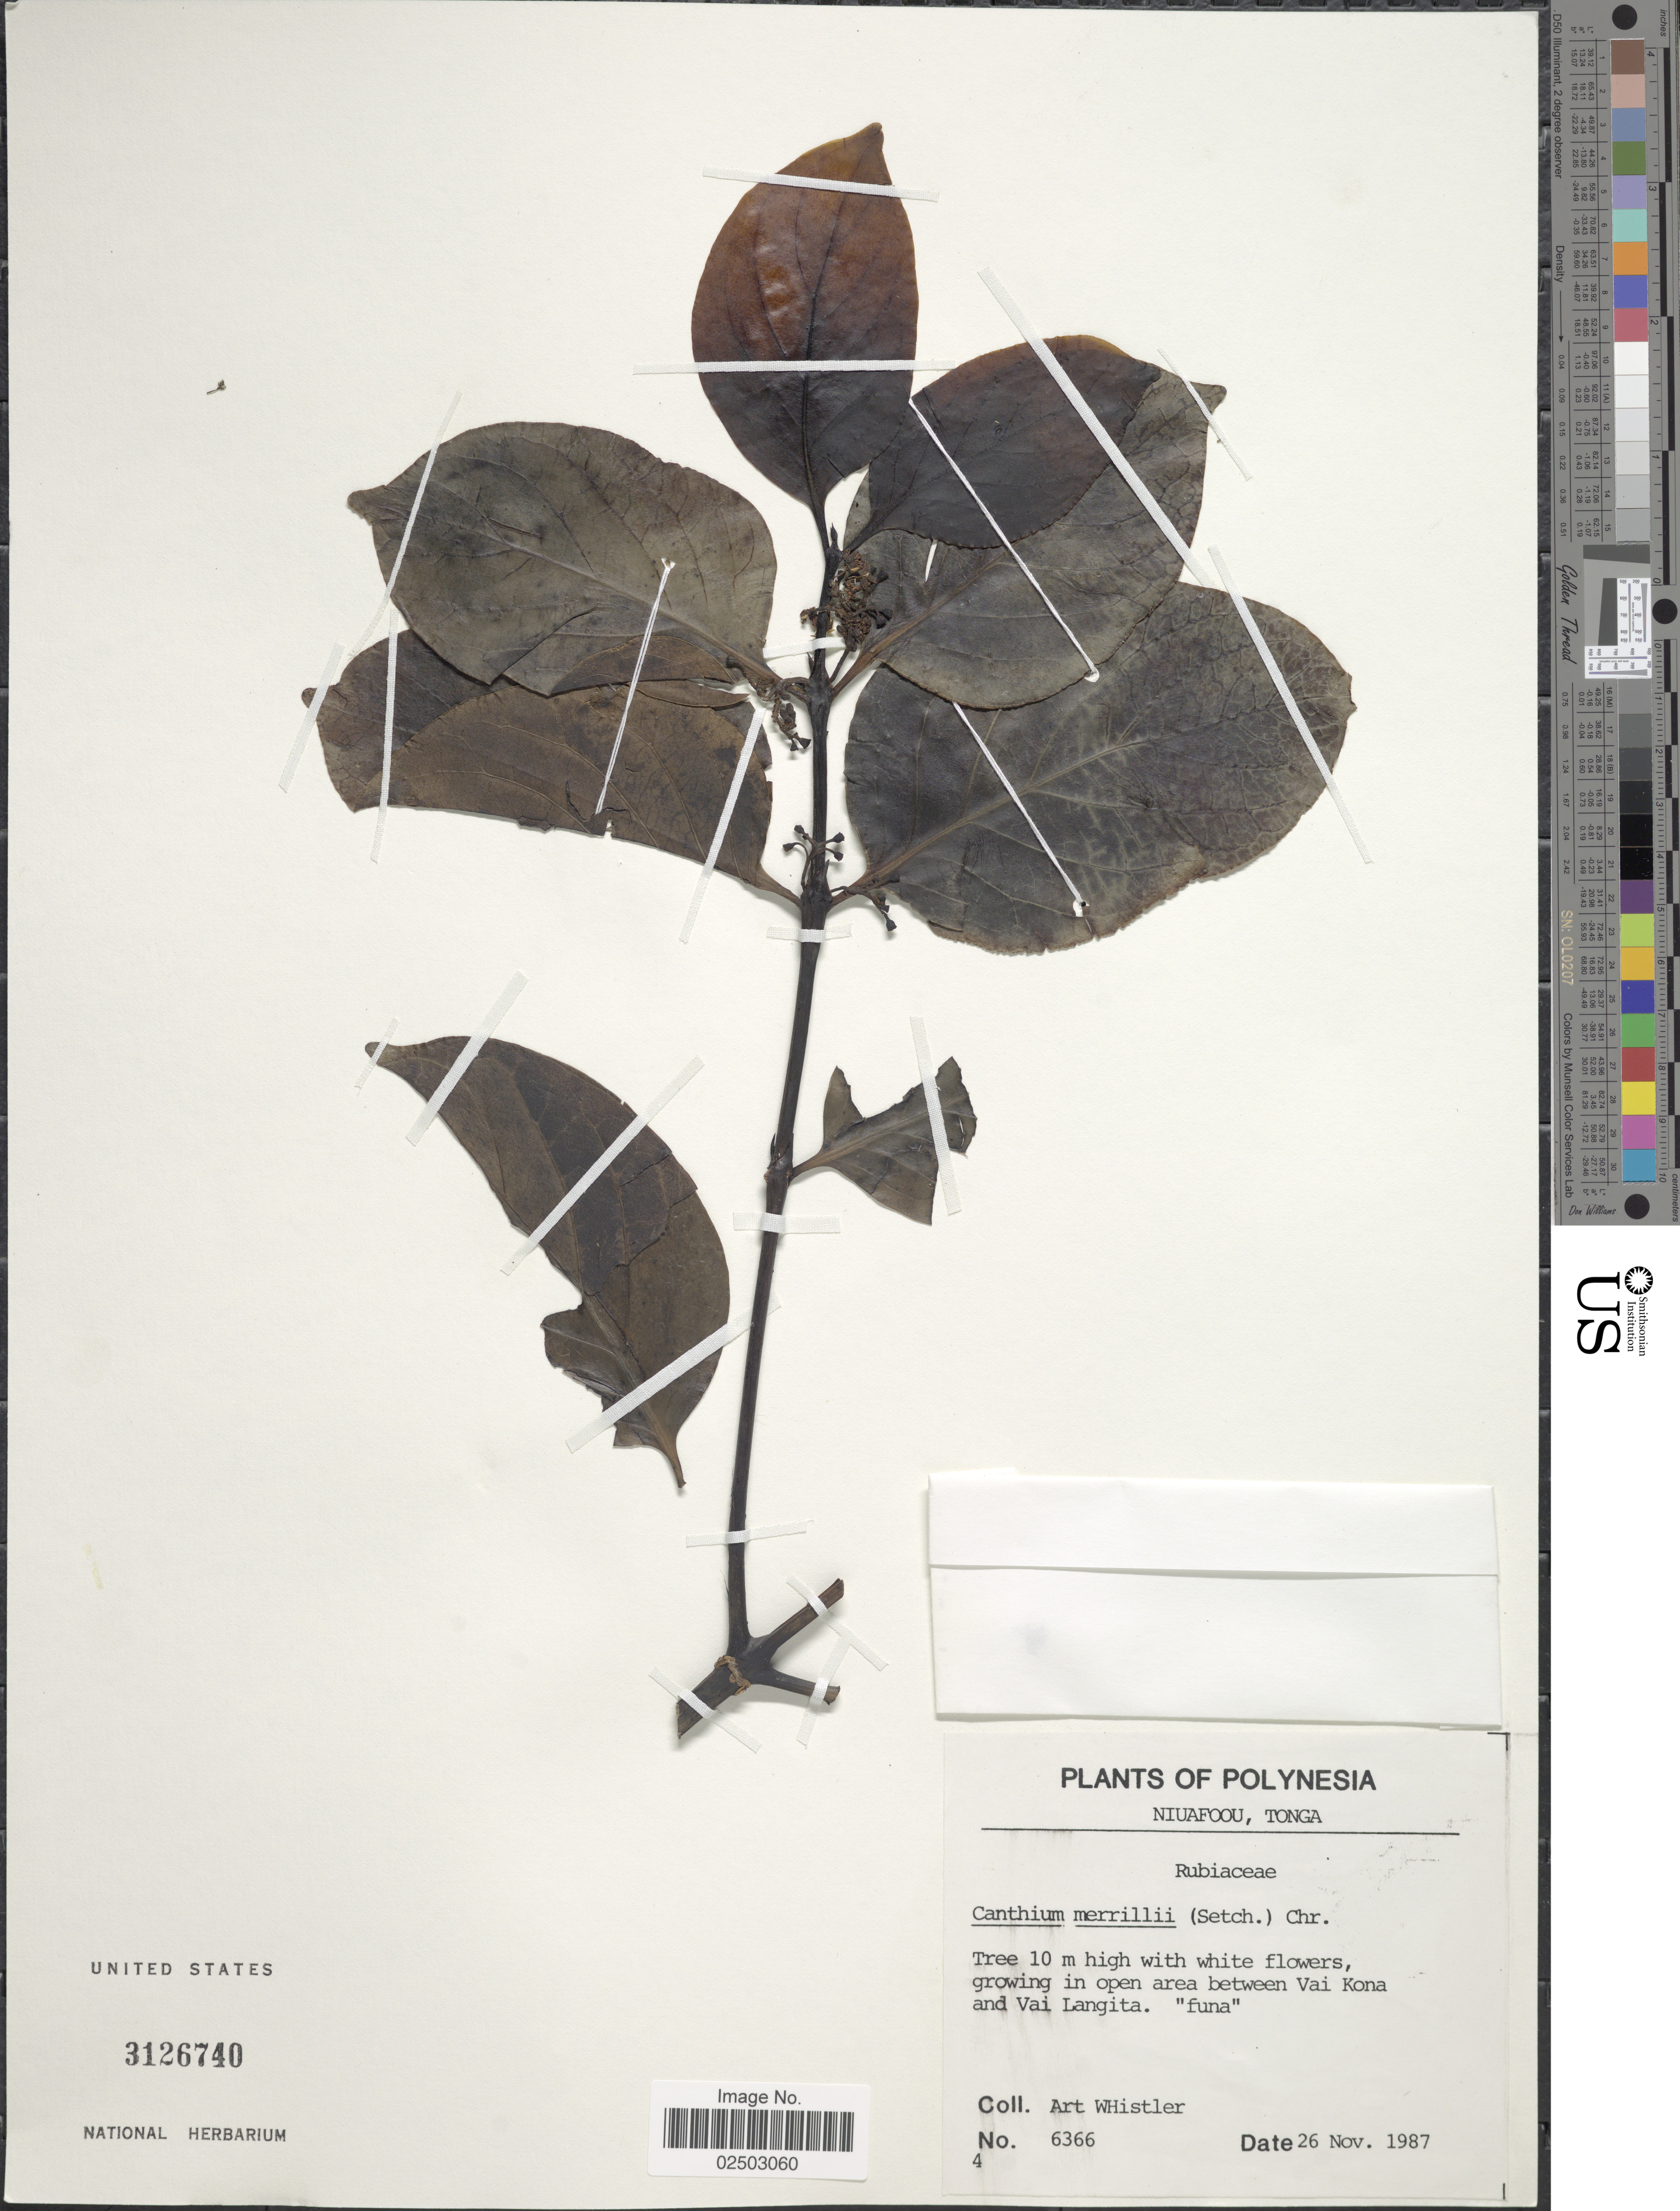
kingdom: Plantae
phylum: Tracheophyta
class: Magnoliopsida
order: Gentianales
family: Rubiaceae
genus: Canthium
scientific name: Canthium merrillii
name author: (Setch.) Christoph.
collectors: A. Whistler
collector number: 6366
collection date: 1987-11-26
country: Tonga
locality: Polynesia, Niuafoou, in open area between Vai Kona and Vai Langita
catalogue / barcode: US 3126740